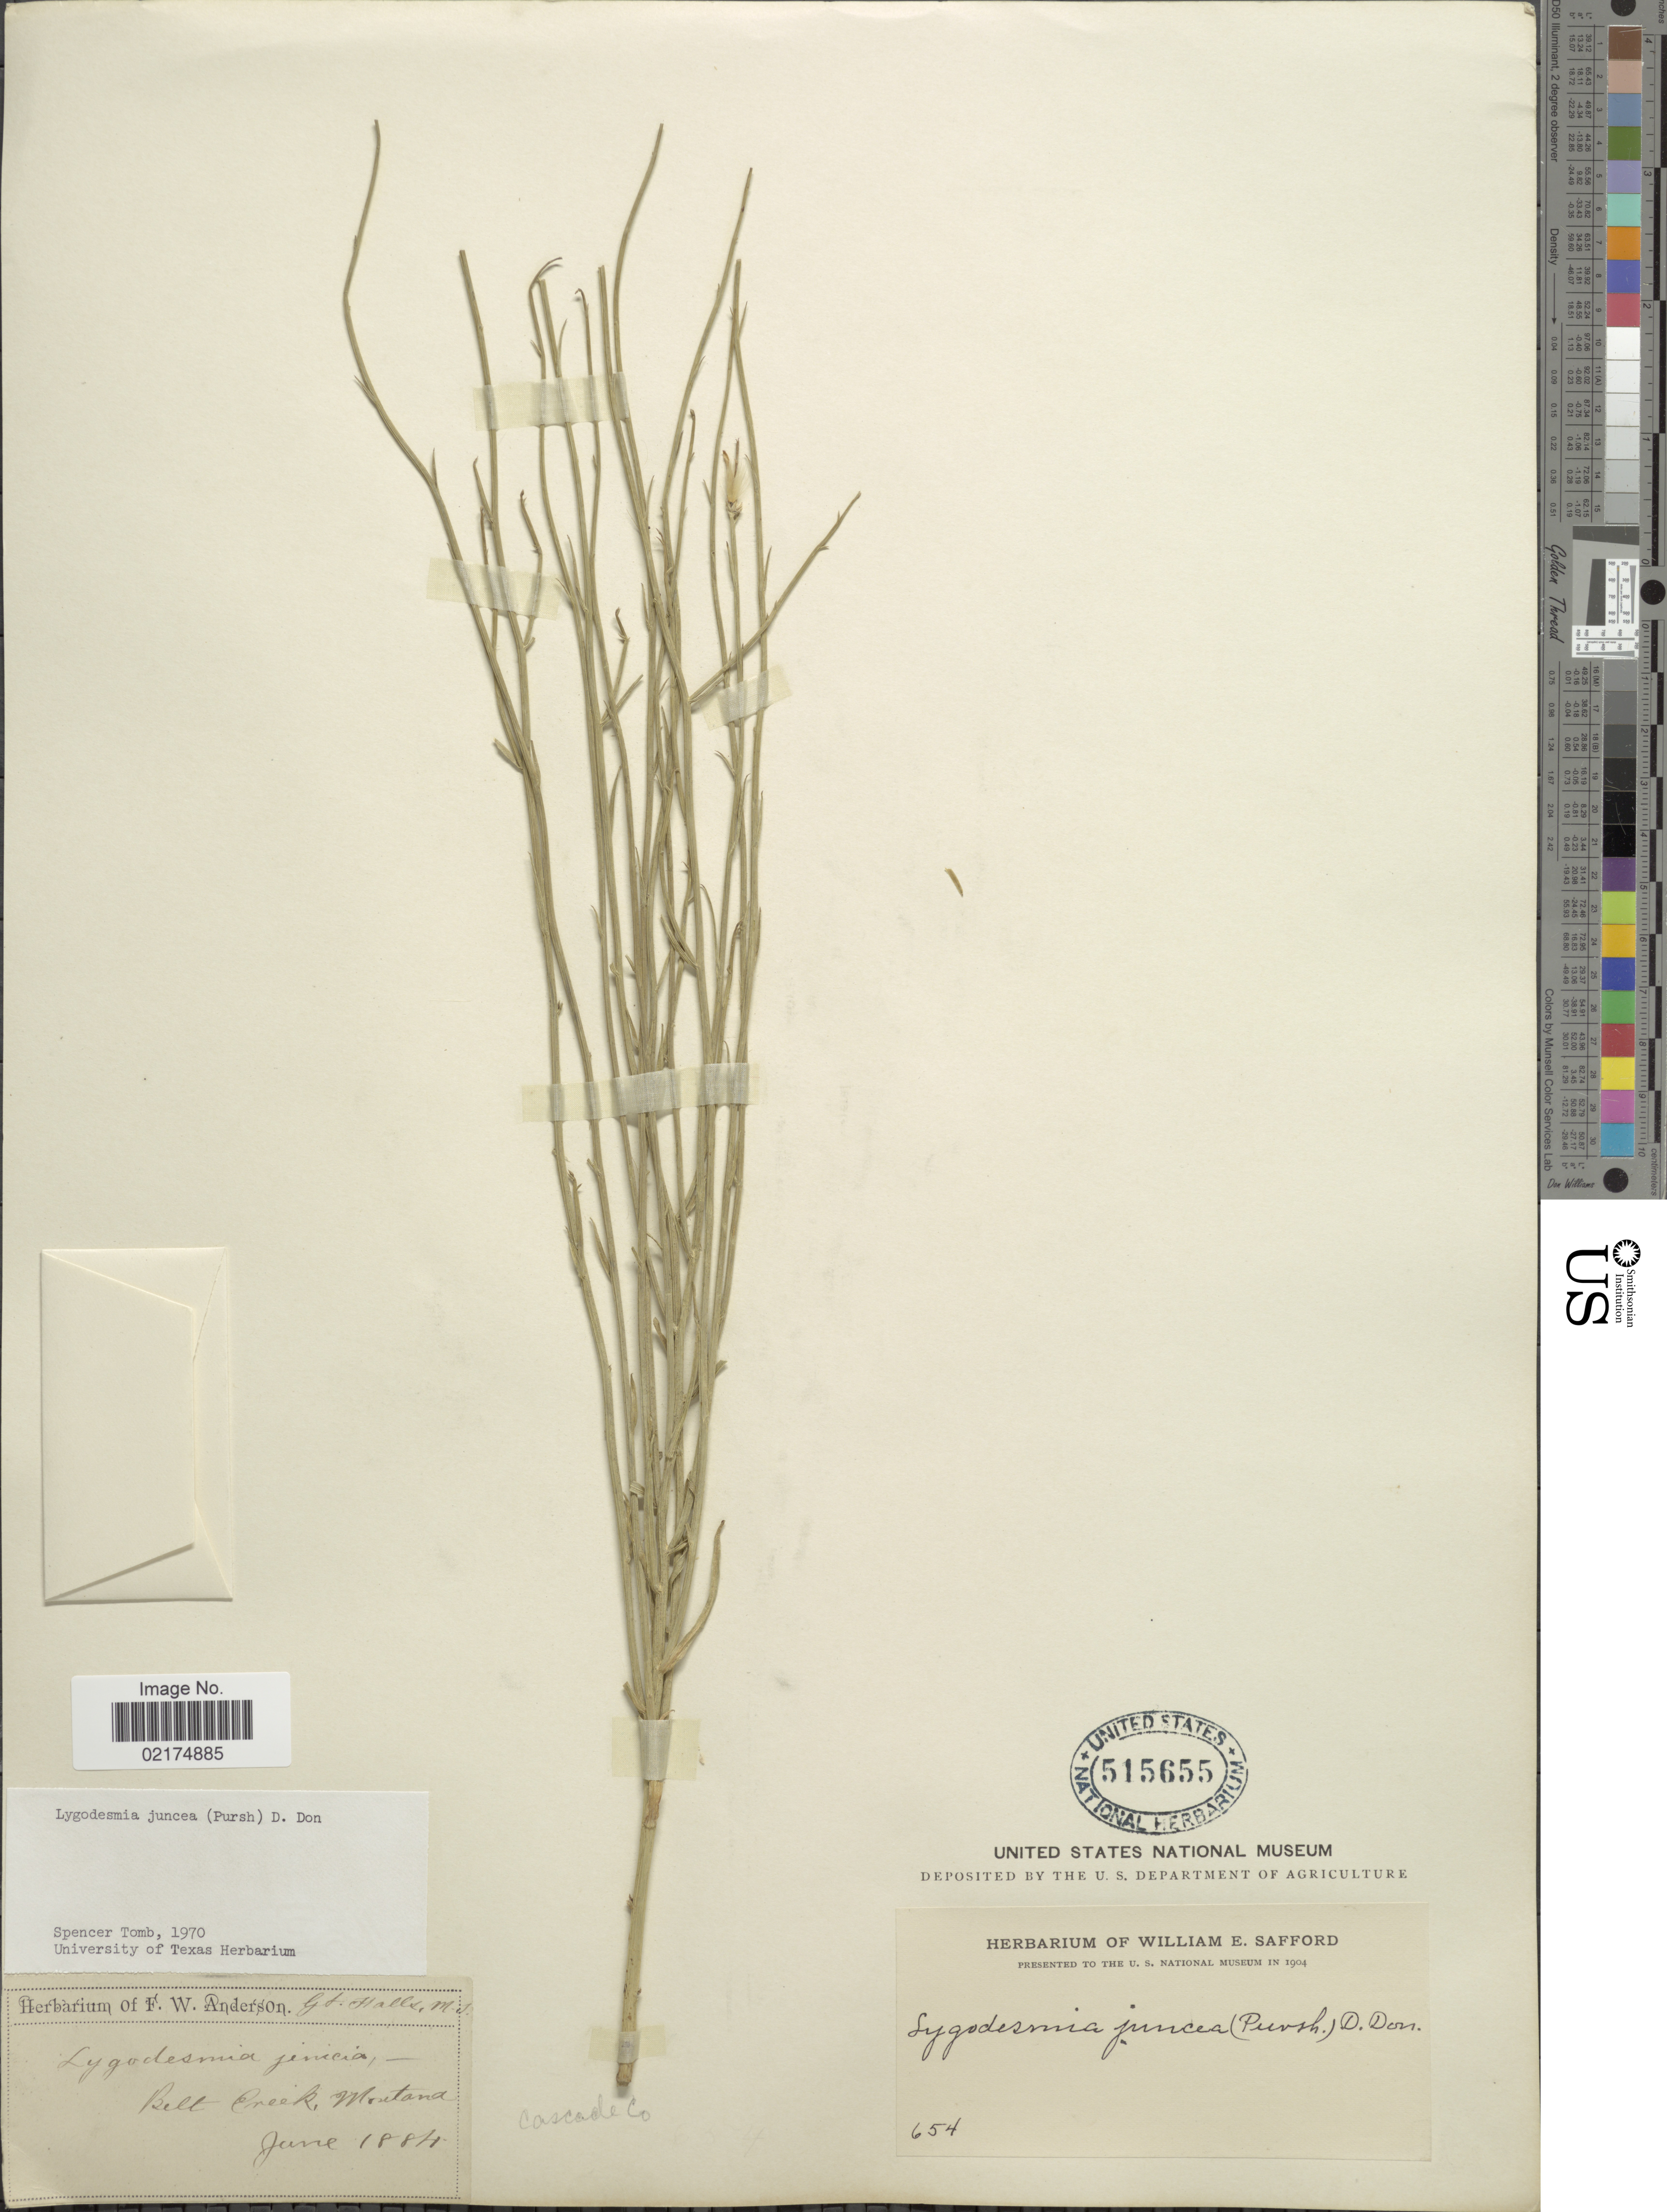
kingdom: Plantae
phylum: Tracheophyta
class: Magnoliopsida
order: Asterales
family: Asteraceae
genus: Lygodesmia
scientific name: Lygodesmia juncea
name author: D. Don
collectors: ex herb. W. E. Safford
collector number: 654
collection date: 1884-06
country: United States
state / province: Montana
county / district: Cascade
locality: Belt Creek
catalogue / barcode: US 515655